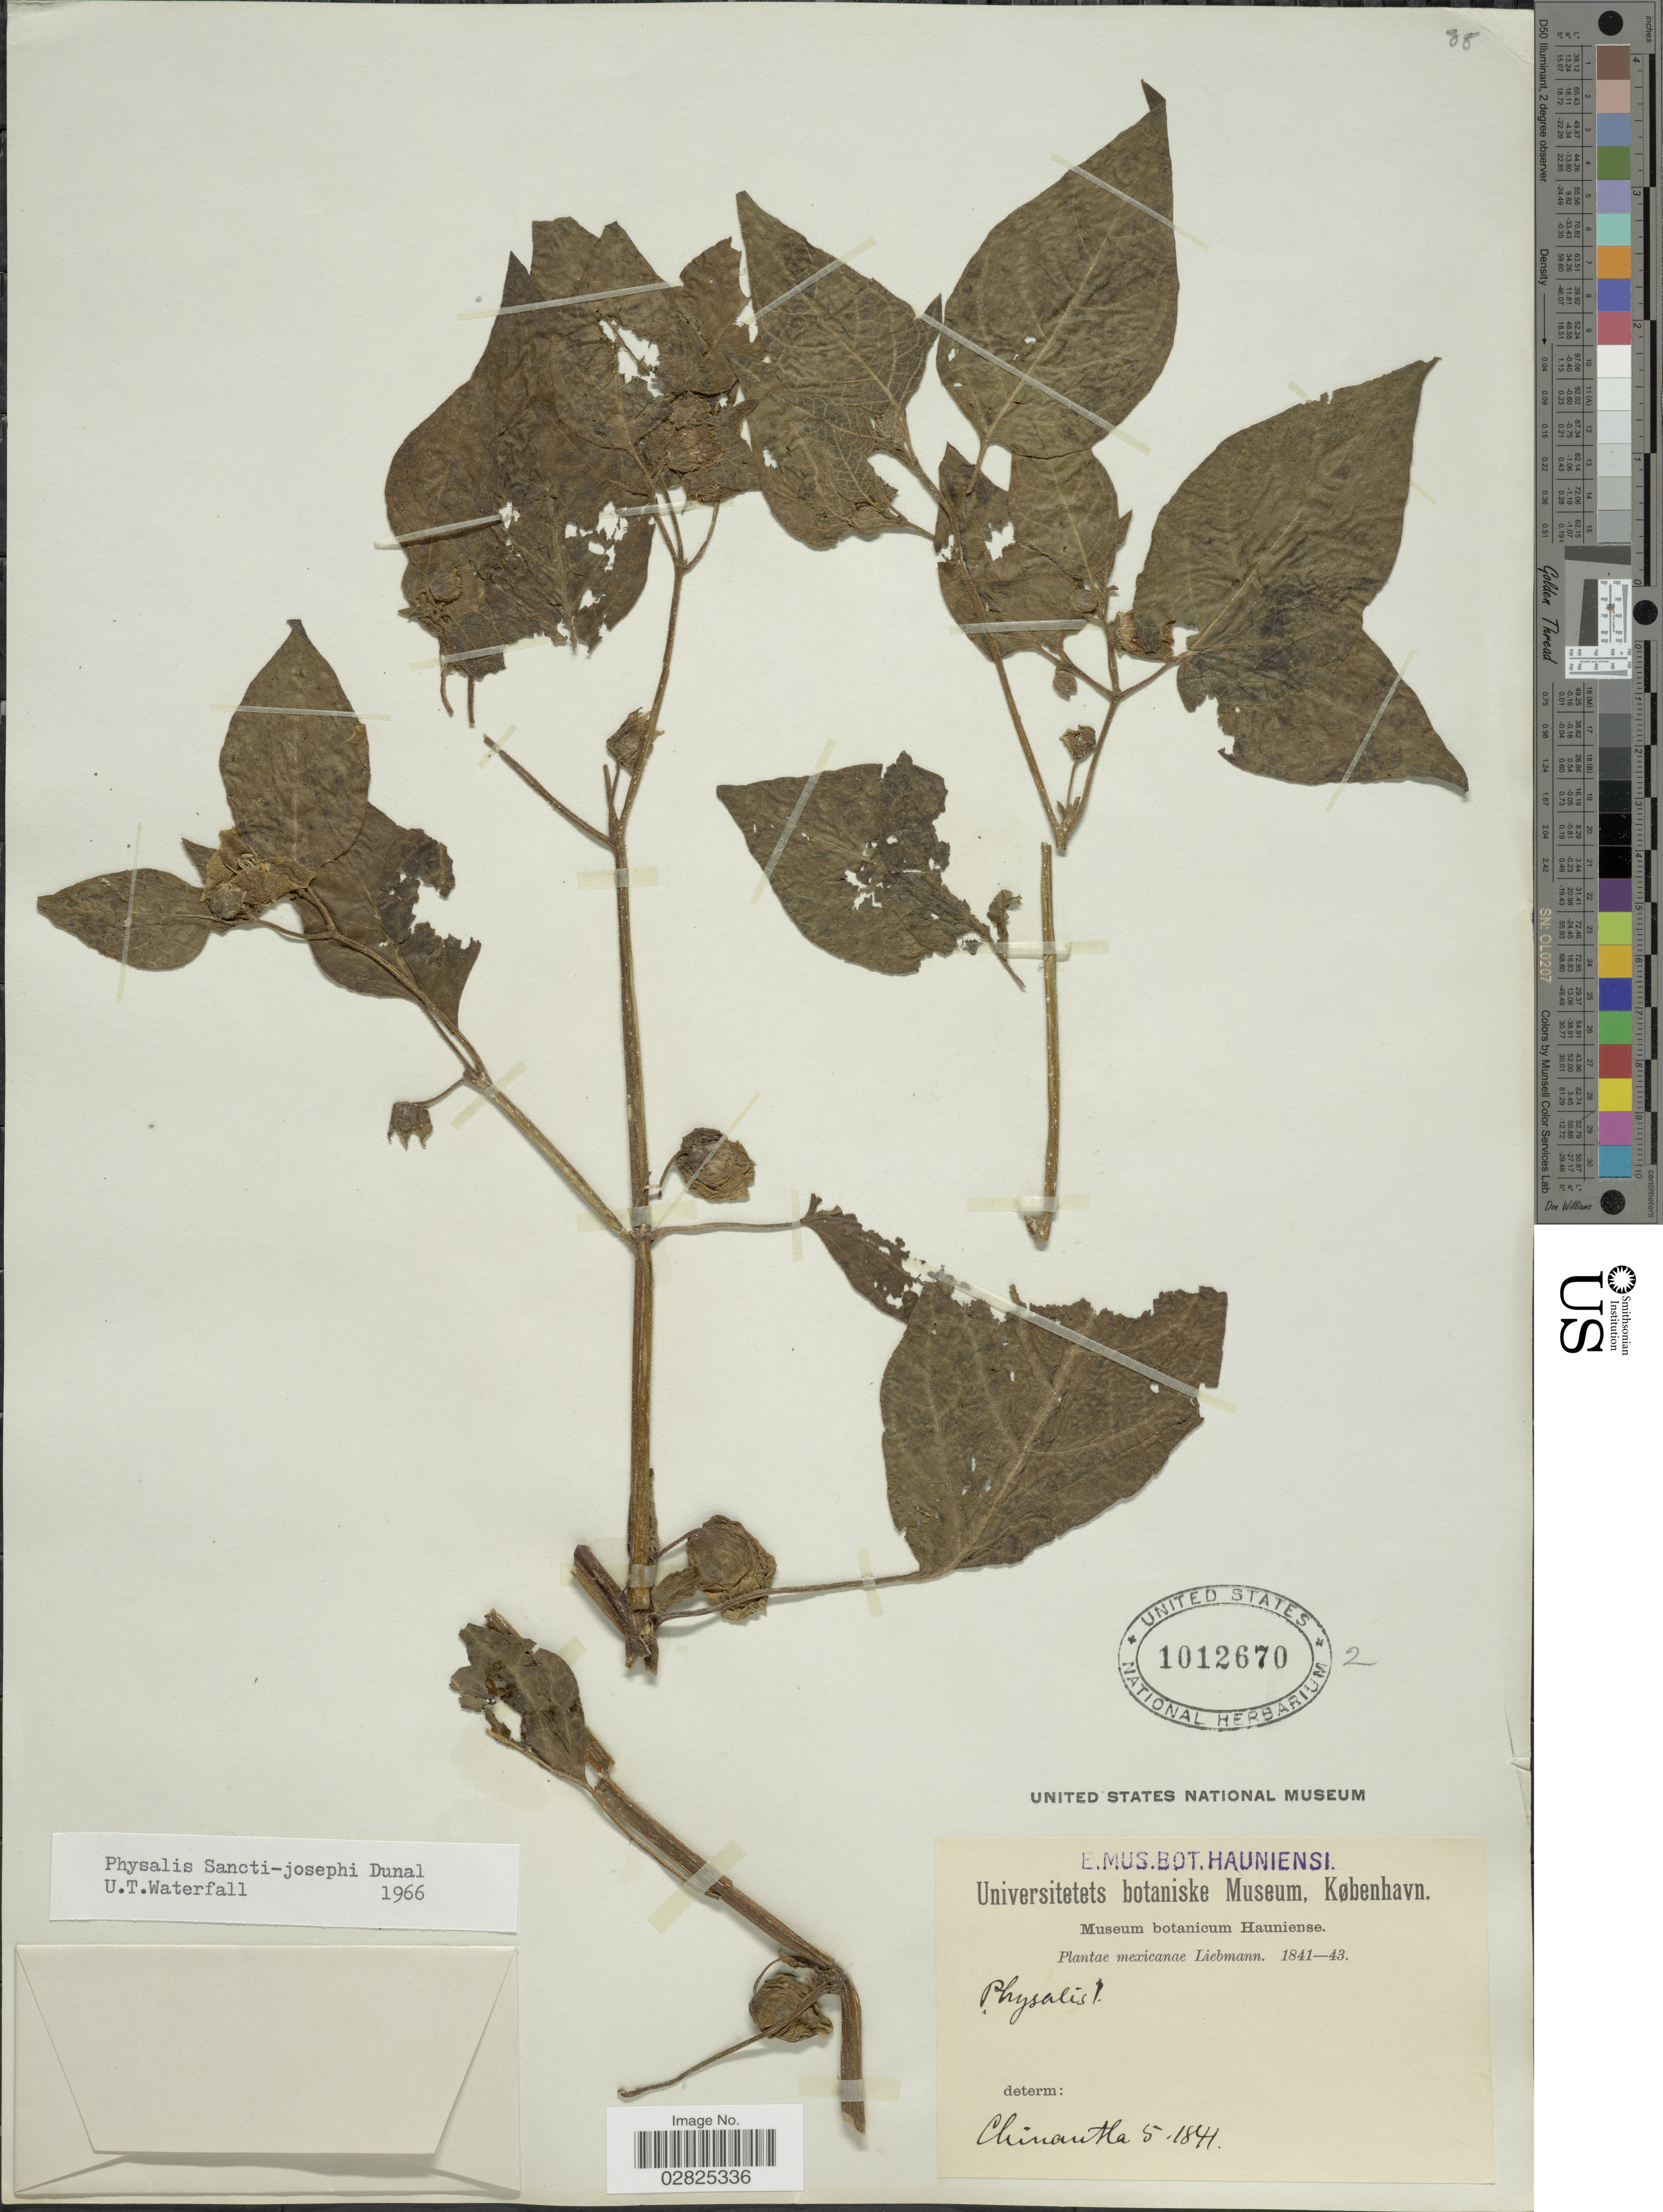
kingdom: Plantae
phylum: Tracheophyta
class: Magnoliopsida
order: Solanales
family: Solanaceae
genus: Physalis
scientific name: Physalis sancti-josephii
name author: Dunal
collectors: Liebmann, --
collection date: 1841-05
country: Mexico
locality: Chinantla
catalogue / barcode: US 1012670